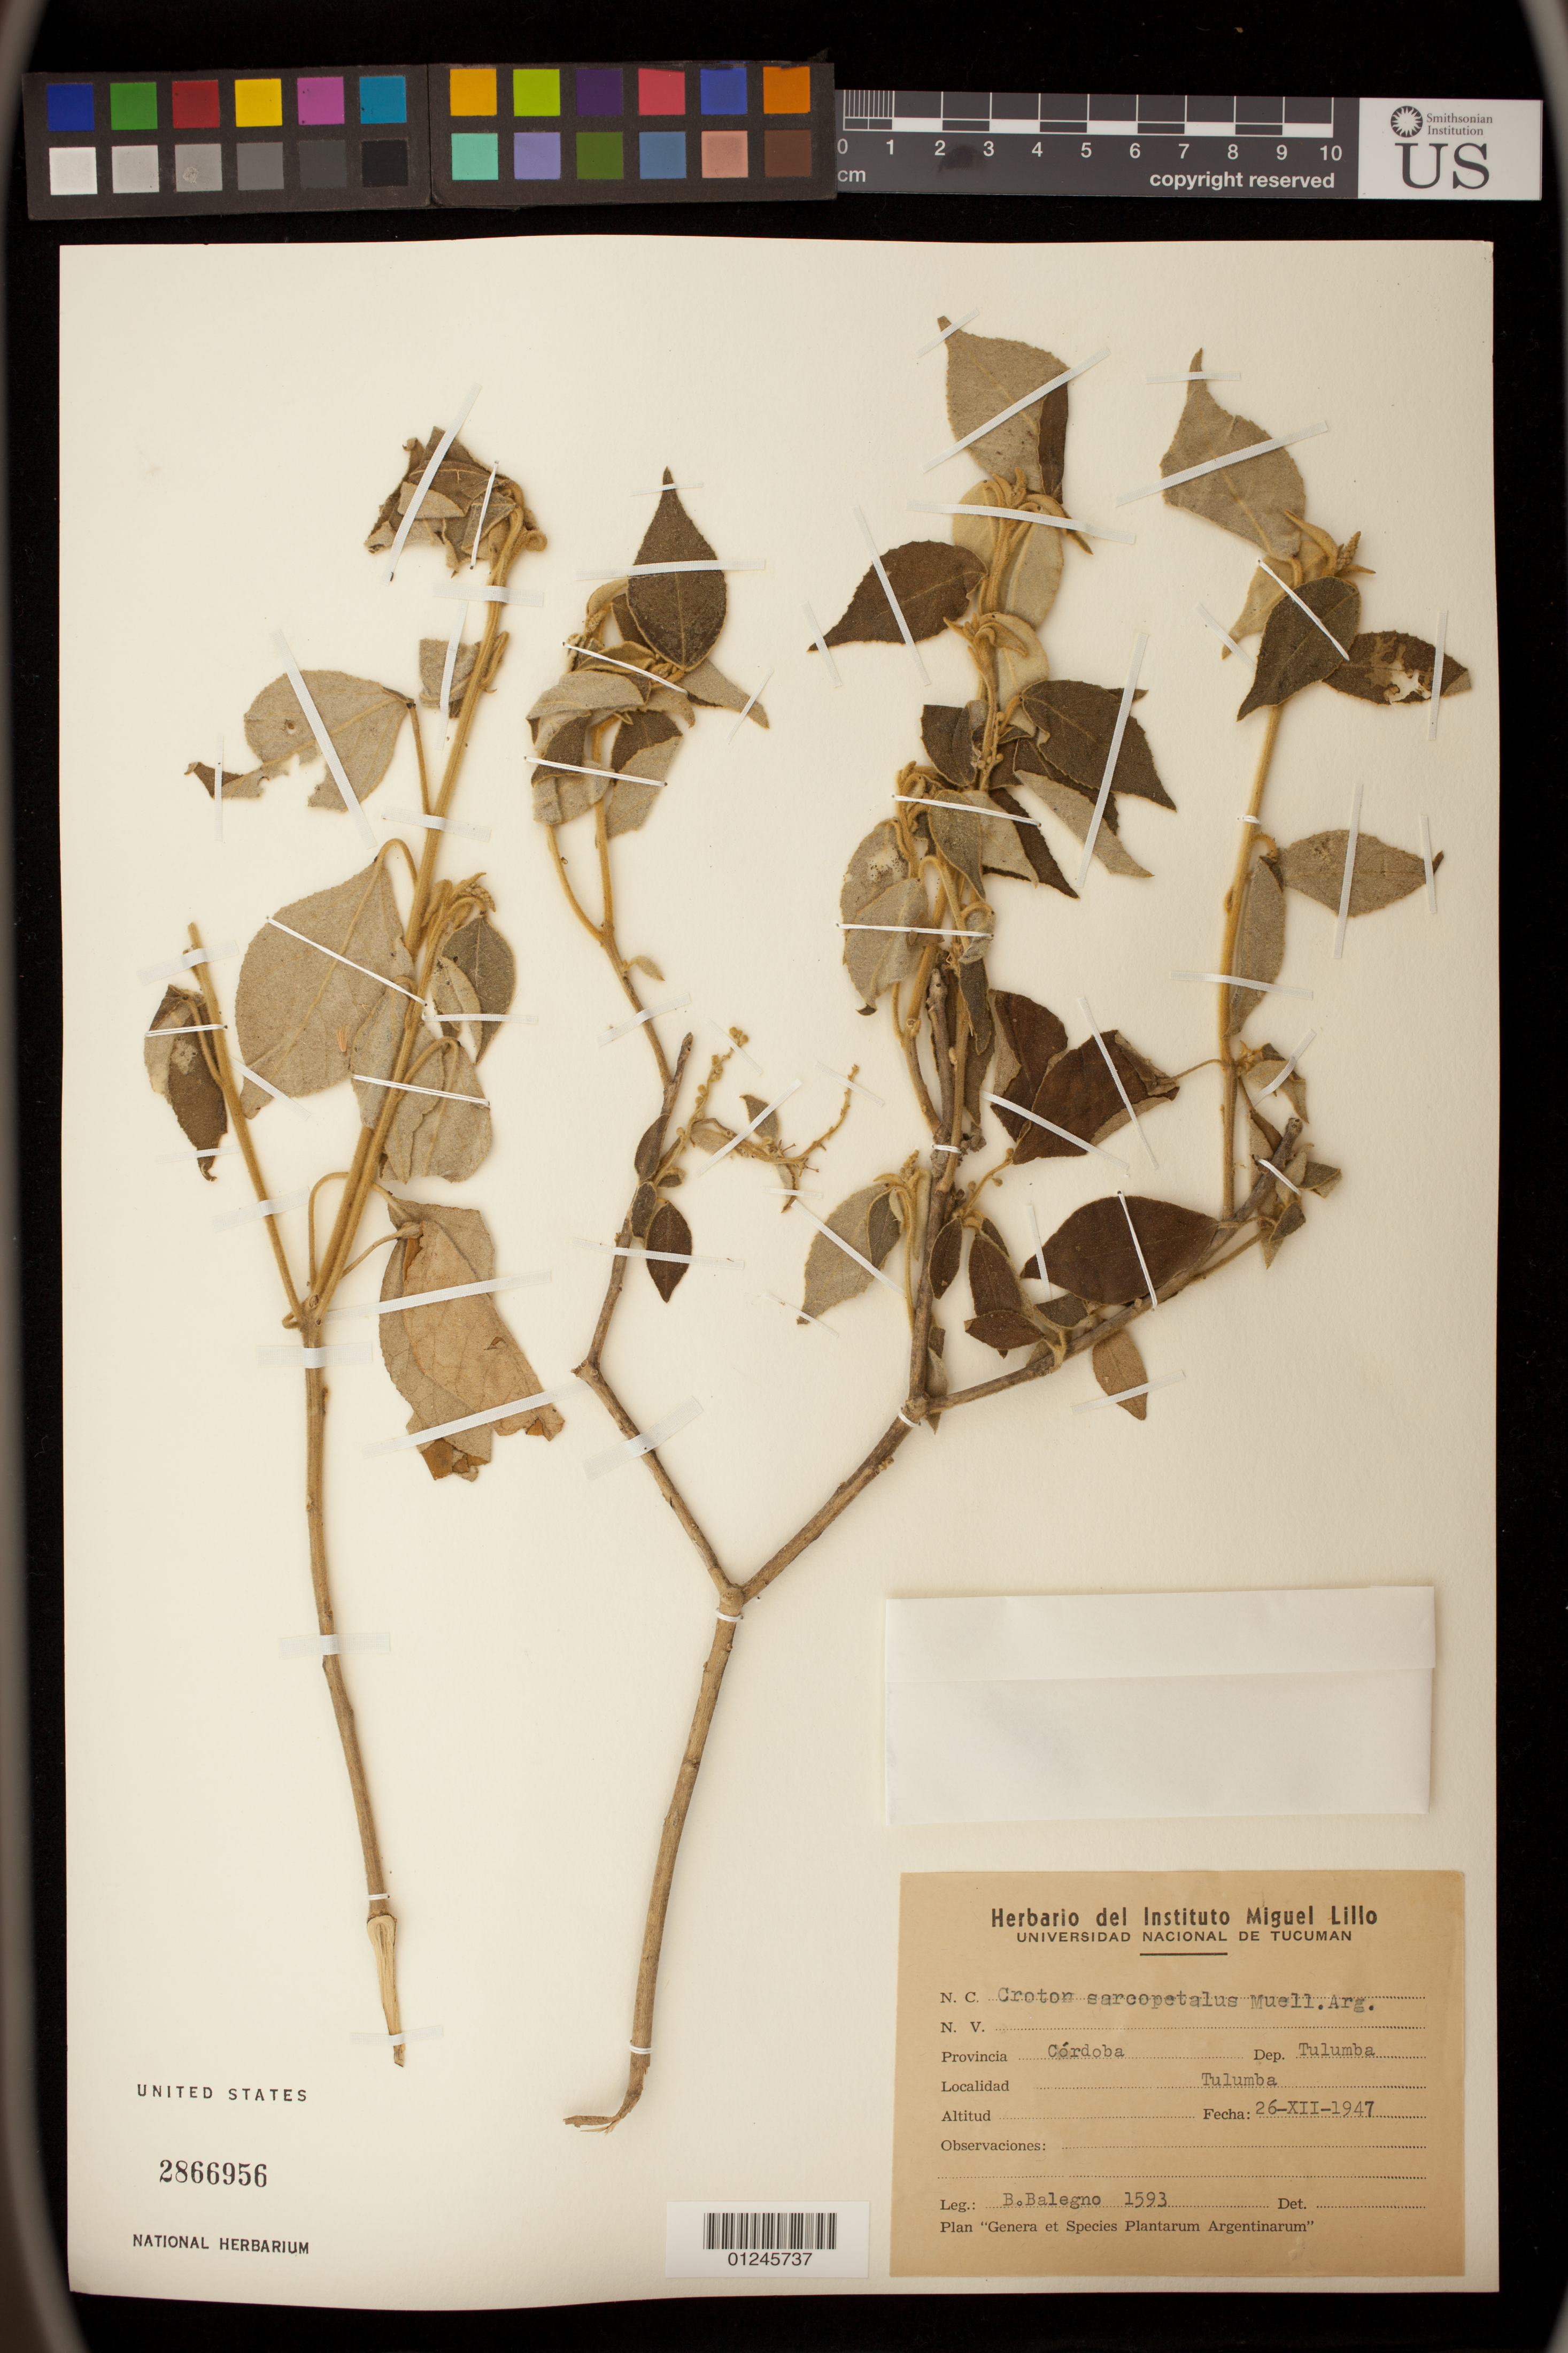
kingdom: Plantae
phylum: Tracheophyta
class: Magnoliopsida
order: Malpighiales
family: Euphorbiaceae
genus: Croton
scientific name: Croton sarcopetalus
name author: Müll. Arg.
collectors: B. Balegno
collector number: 1593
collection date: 1947-12-26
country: Argentina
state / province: Cordoba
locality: Tulumba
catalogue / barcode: US 2866956